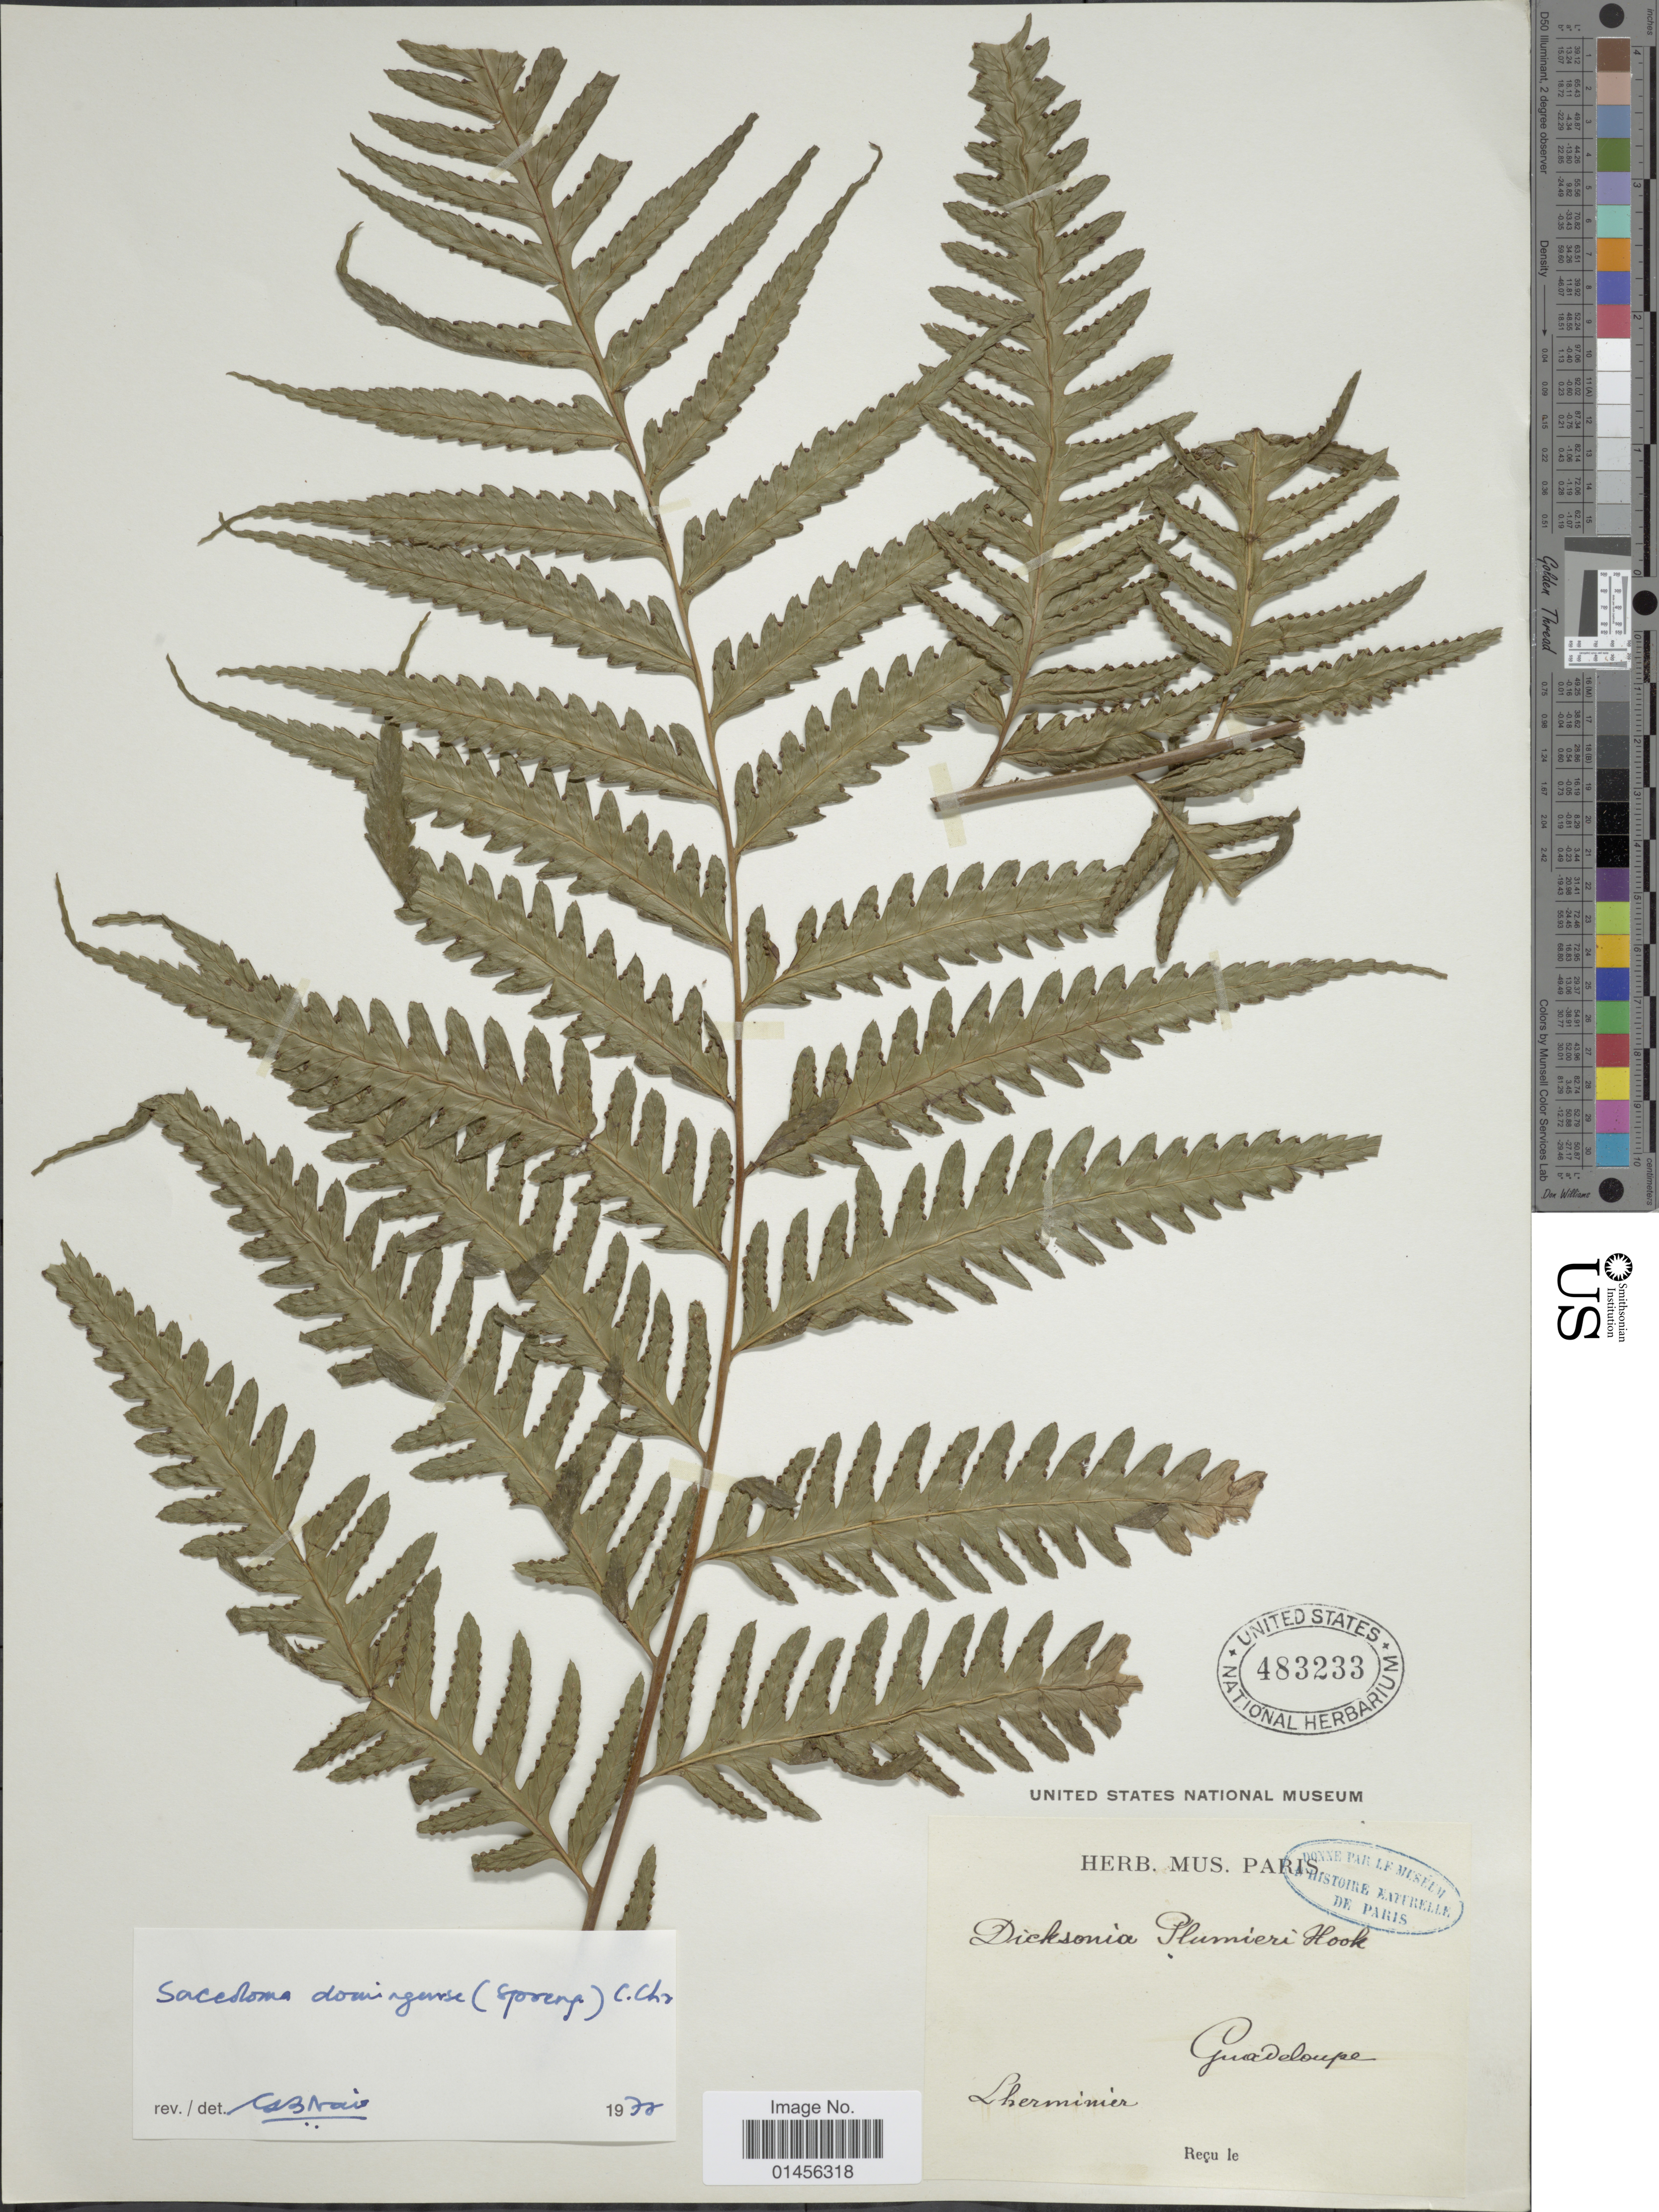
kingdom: Plantae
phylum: Tracheophyta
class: Polypodiopsida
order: Polypodiales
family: Saccolomataceae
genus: Saccoloma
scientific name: Saccoloma domingense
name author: (Spreng.) C. Chr.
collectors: -. L'Herminier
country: Guadeloupe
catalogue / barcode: US 483233